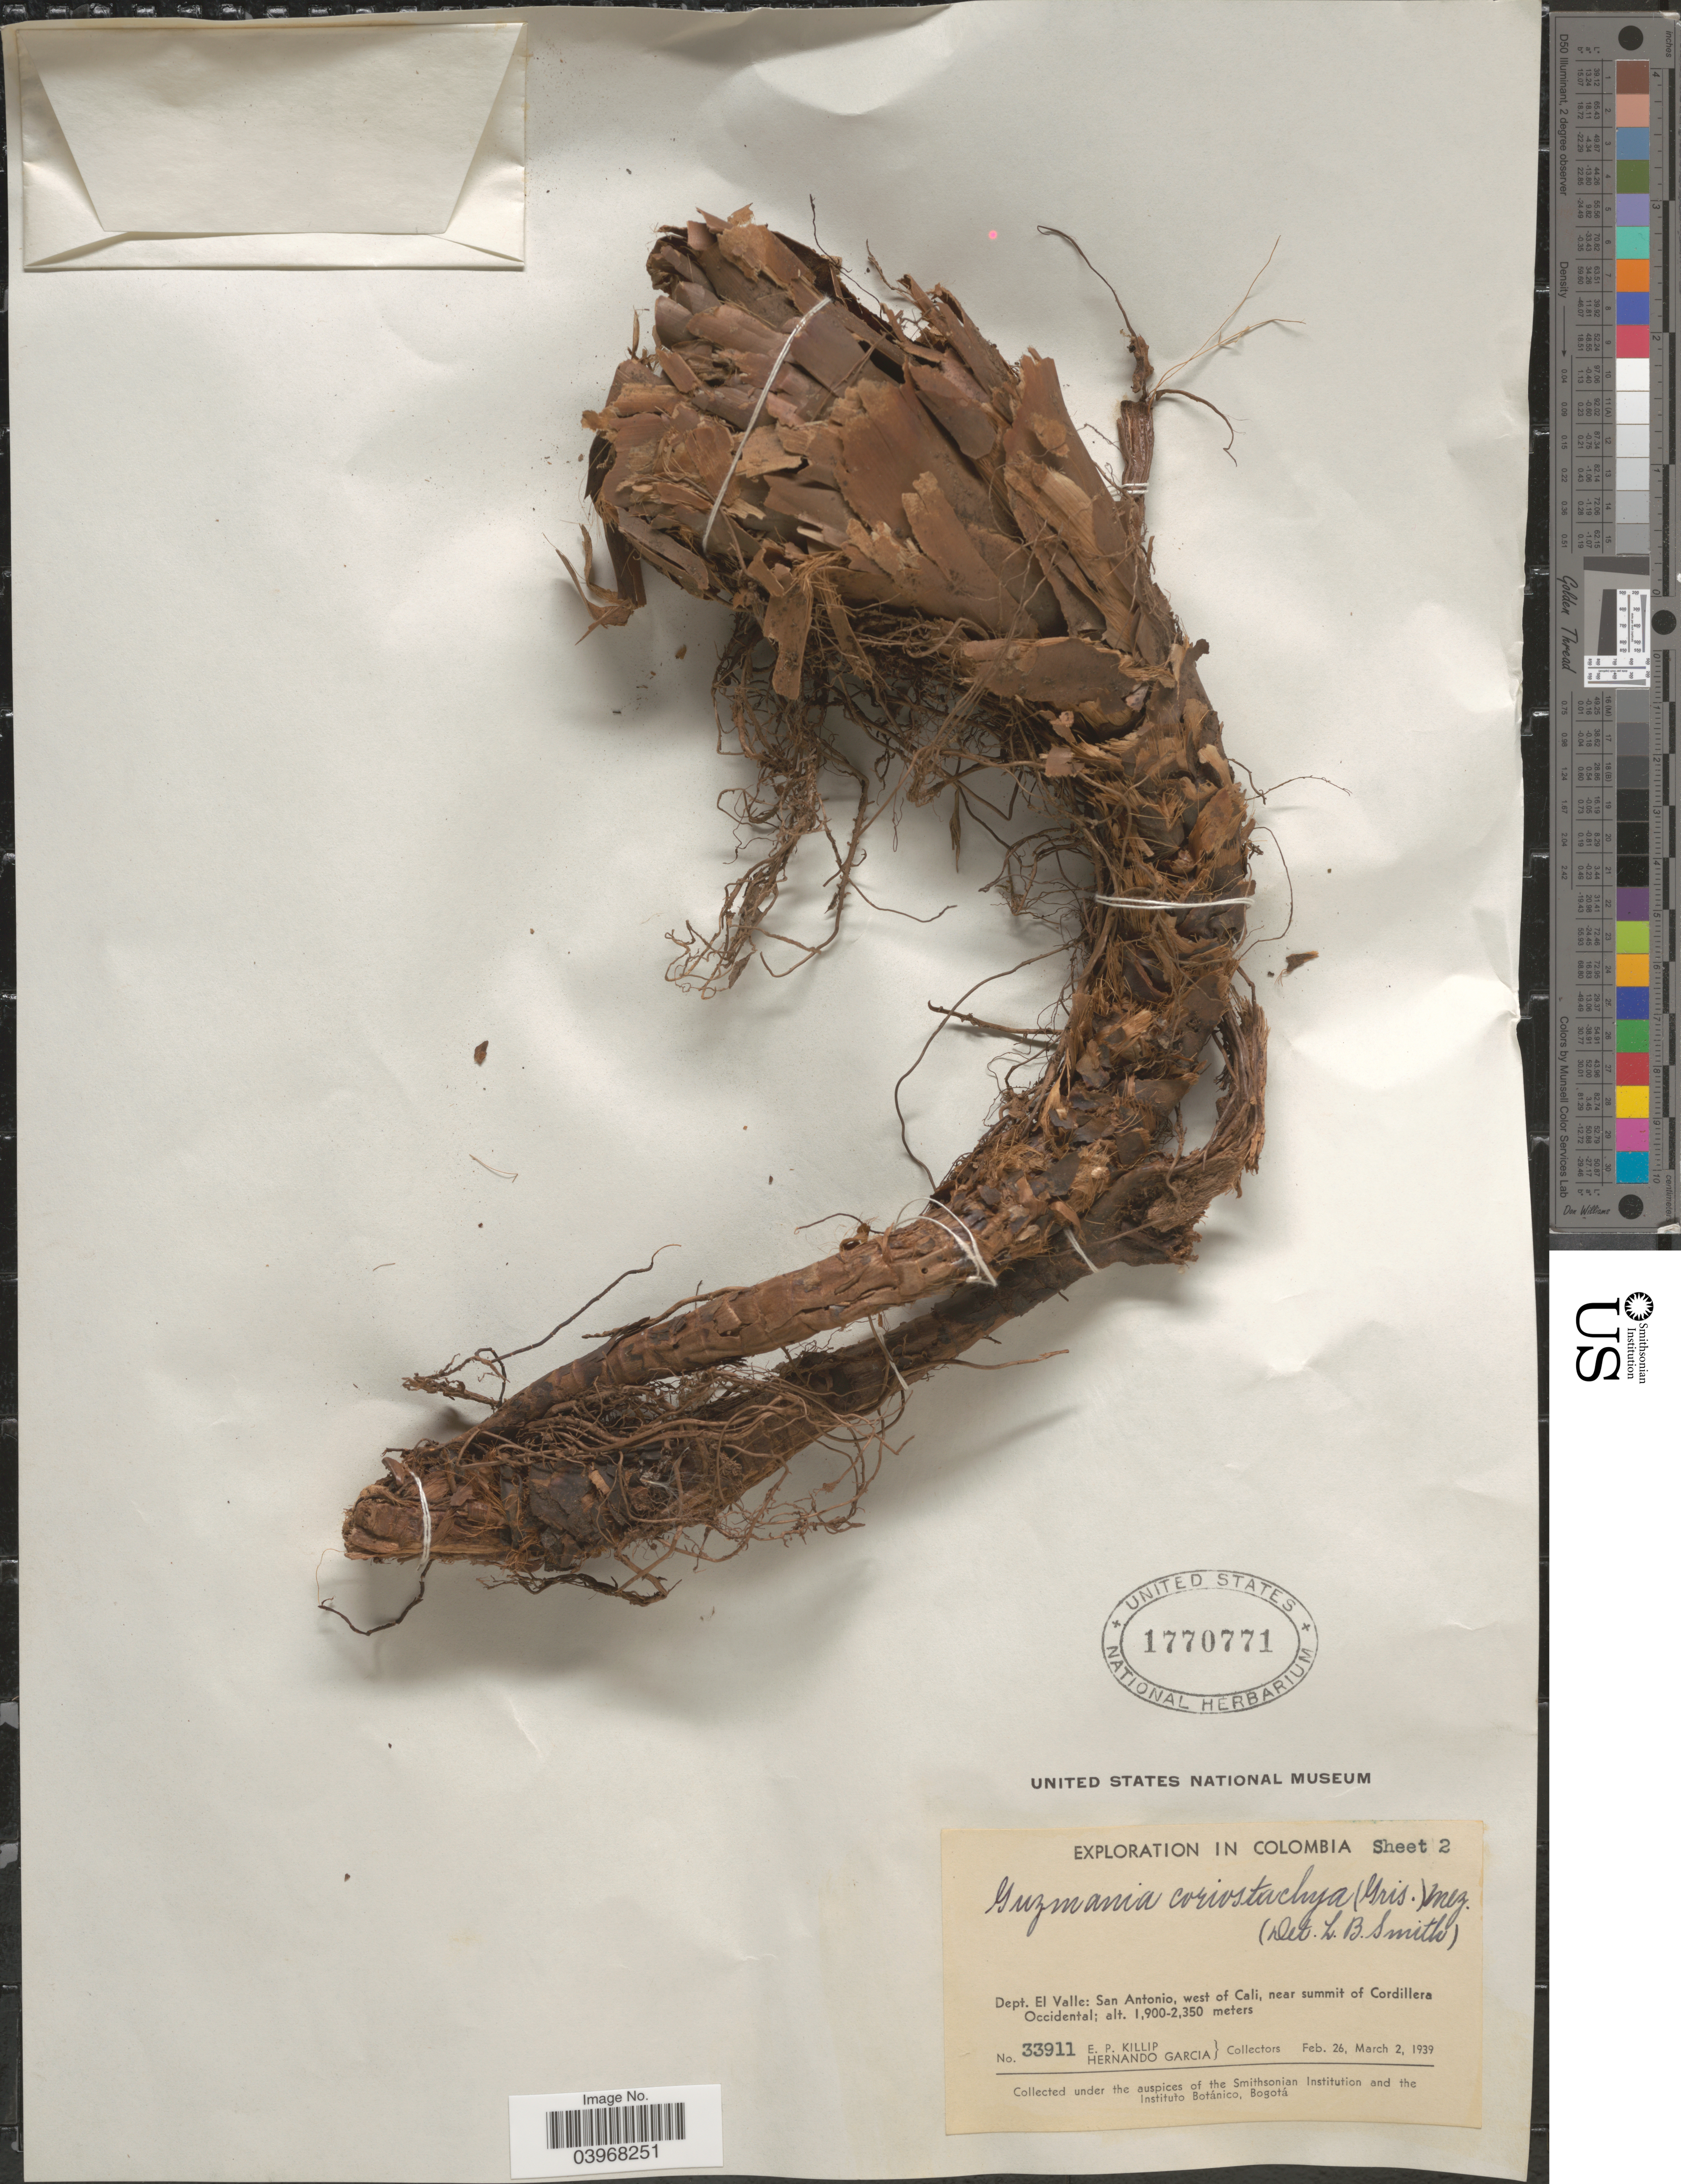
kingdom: Plantae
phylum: Tracheophyta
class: Liliopsida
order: Poales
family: Bromeliaceae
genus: Guzmania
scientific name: Guzmania coriostachya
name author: (Griseb.) Mez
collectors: E. P. Killip & H. Garcia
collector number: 33911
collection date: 1939-02-26/1939-03-02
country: Colombia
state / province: Valle del Cauca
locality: Dept. El Valle: San Antonio, west of Cali, near summit of Cordillera Occidental.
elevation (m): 1900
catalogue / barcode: US 1770771